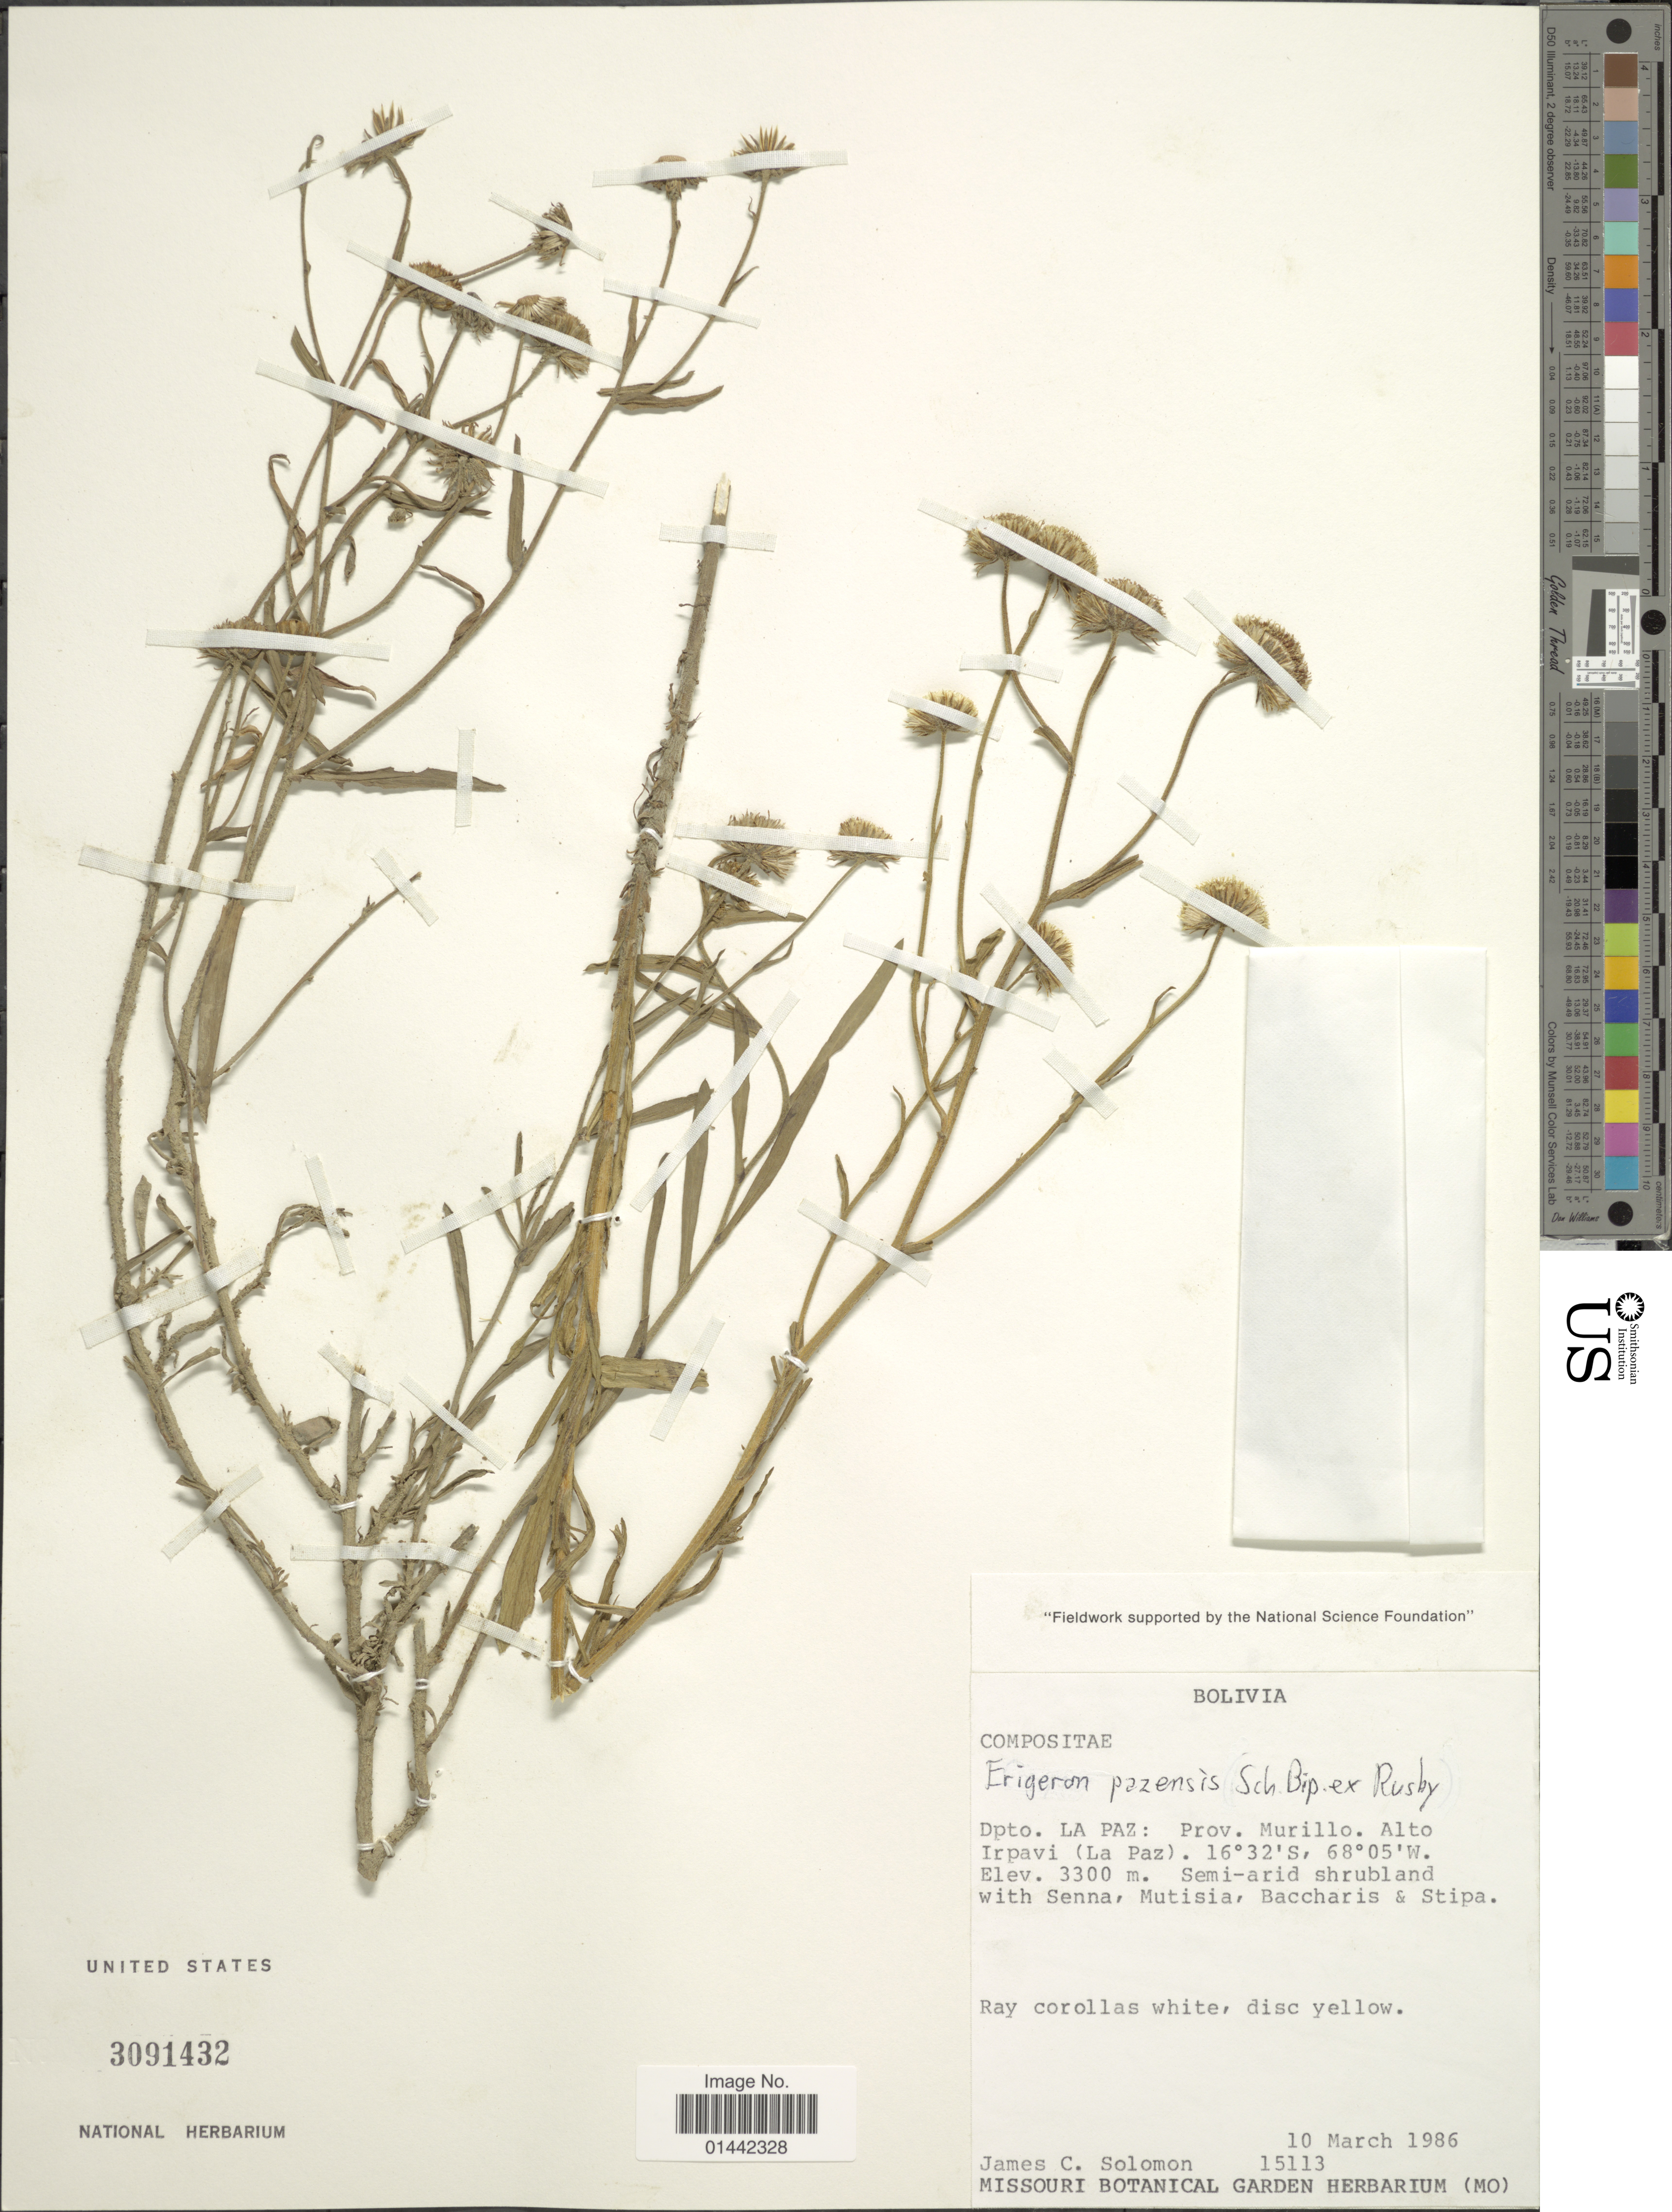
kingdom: Plantae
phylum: Tracheophyta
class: Magnoliopsida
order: Asterales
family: Asteraceae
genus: Erigeron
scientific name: Erigeron pazensis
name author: Sch. Bip. ex Rusby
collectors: J. C. Solomon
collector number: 15113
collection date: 1986-03-10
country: Bolivia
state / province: La Paz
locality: Prov. Murillo, Alto Irpavi (La Paz)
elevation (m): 3300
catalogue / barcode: US 3091432